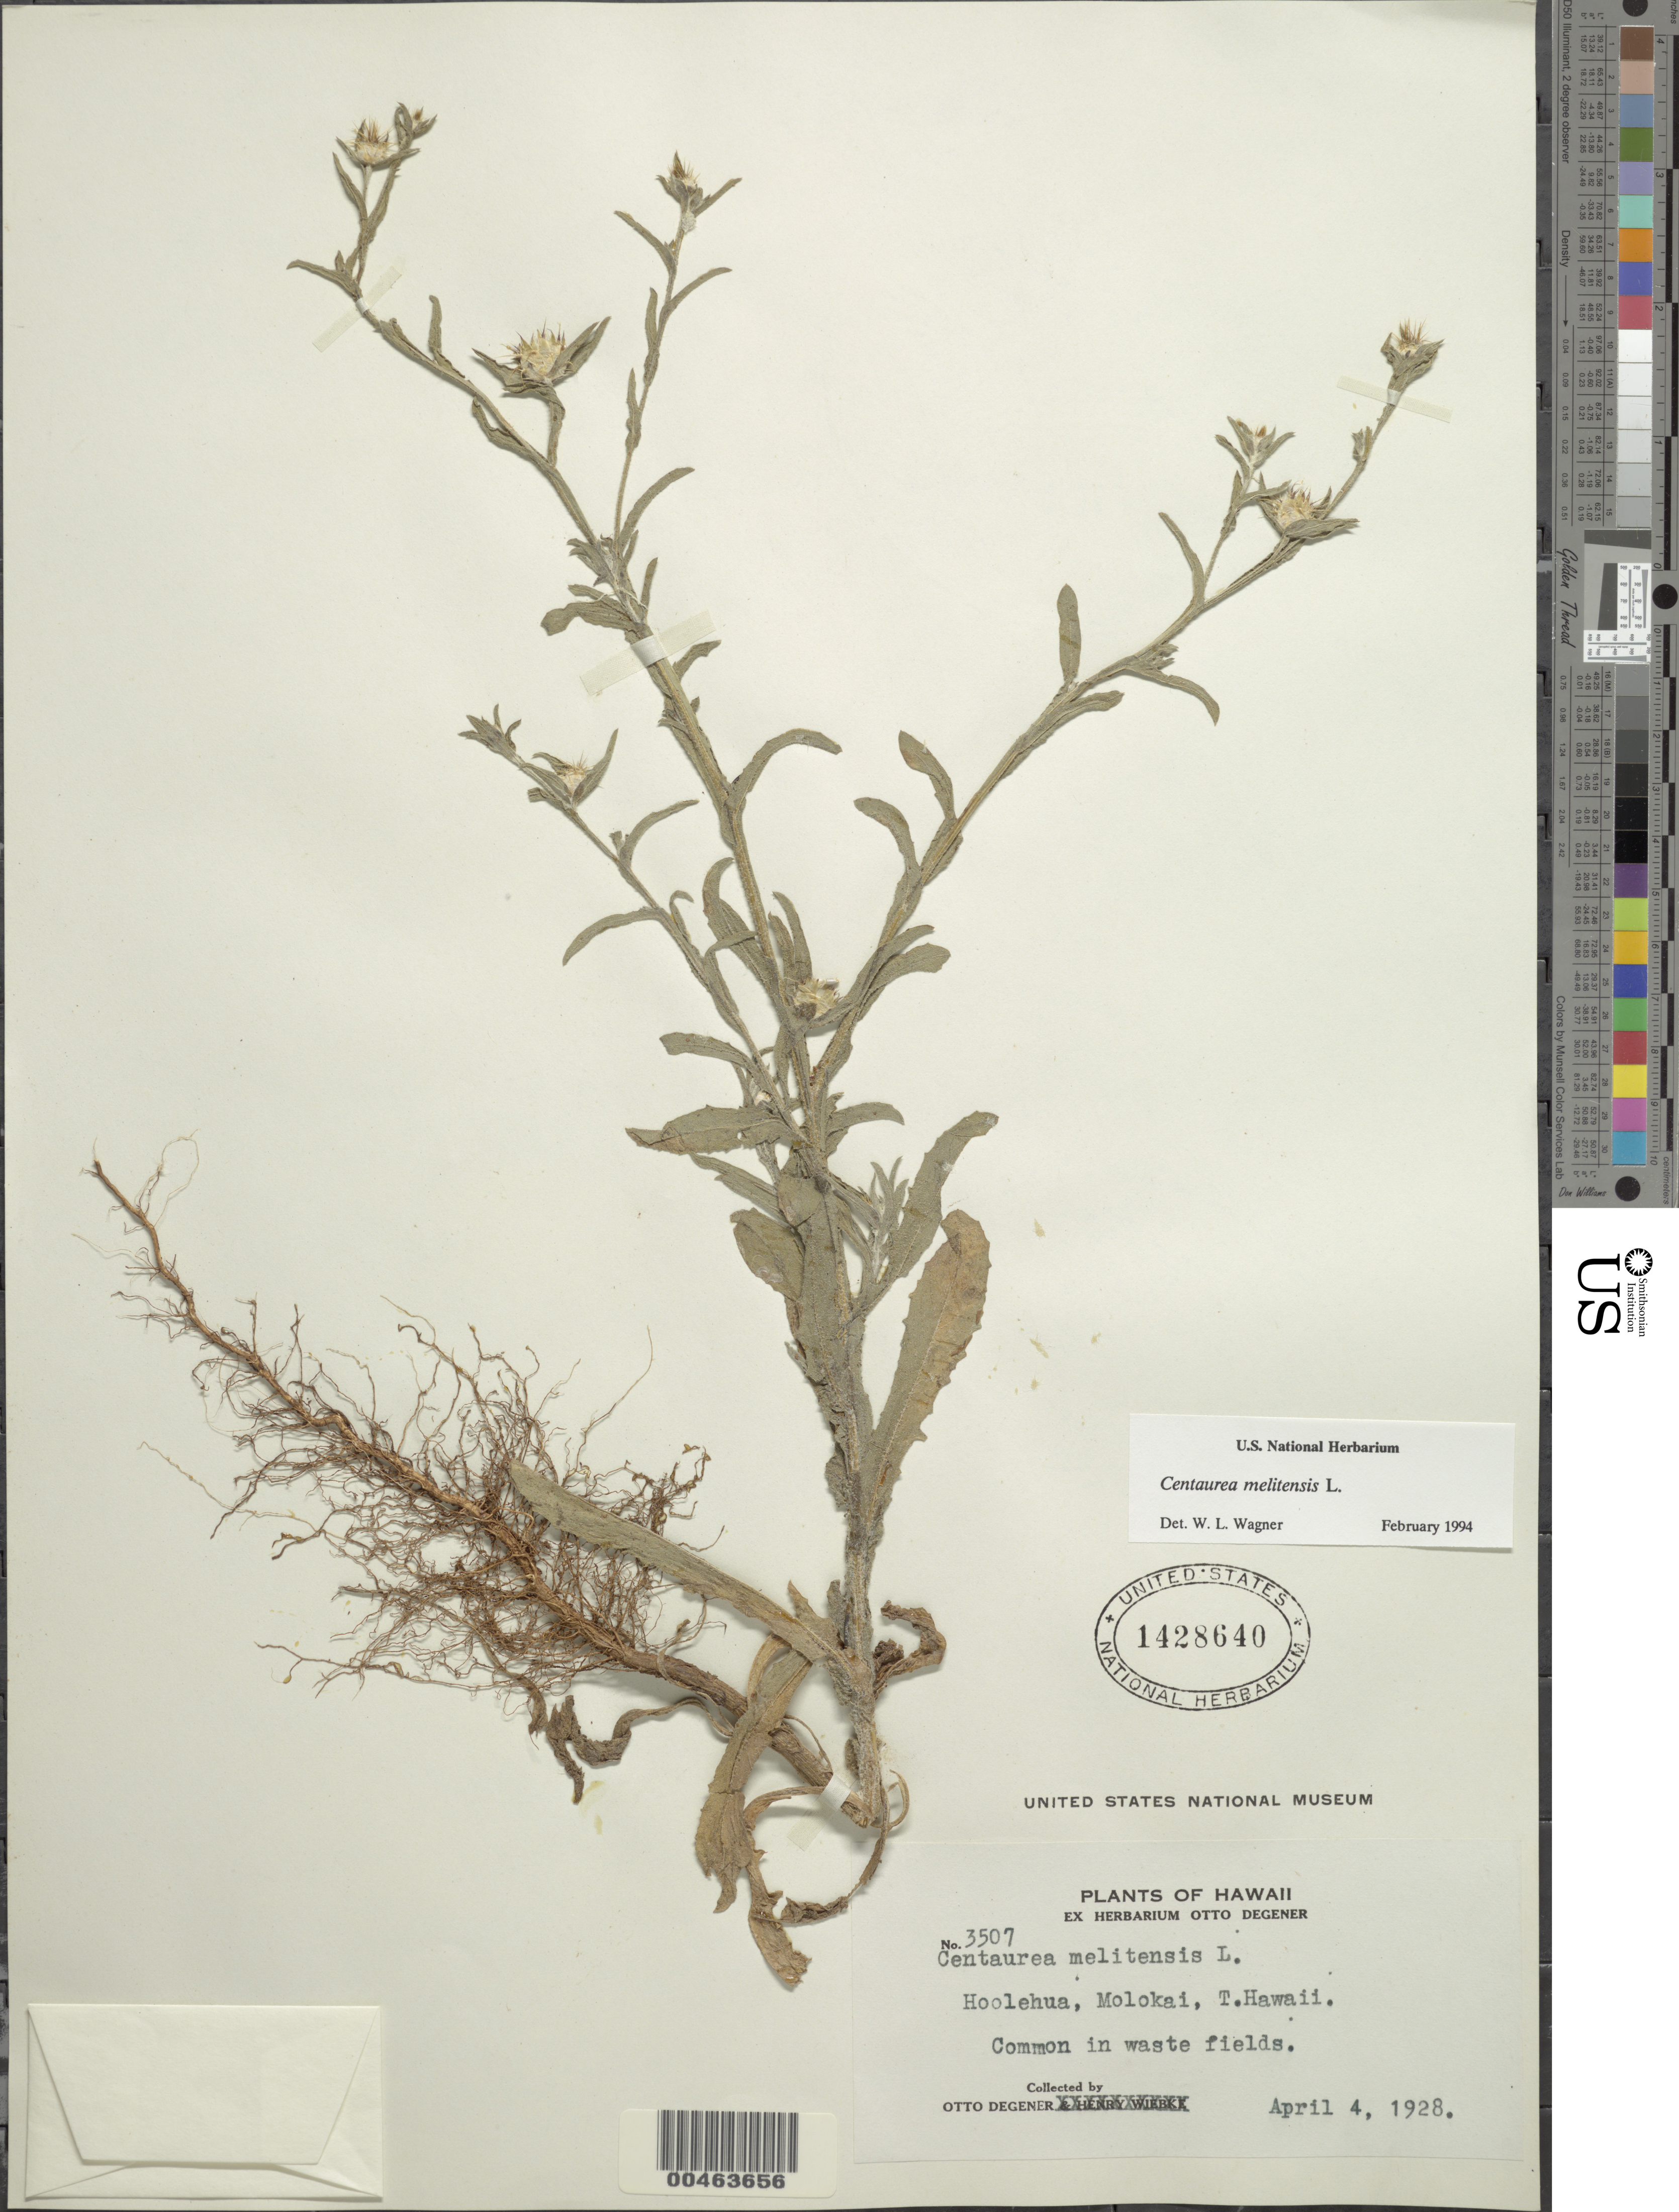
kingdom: Plantae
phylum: Tracheophyta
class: Magnoliopsida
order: Asterales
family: Asteraceae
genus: Centaurea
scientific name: Centaurea melitensis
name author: L.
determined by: Wagner, W. L., (BOT), Smithsonian Institution - National Museum of Natural History (UNITED STATES)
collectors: O. Degener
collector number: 3507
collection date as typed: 4 Apr 1928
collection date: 1928-04-04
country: United States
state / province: Hawaii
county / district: Maui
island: Moloka'i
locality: Hoolehua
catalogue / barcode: US 1428640